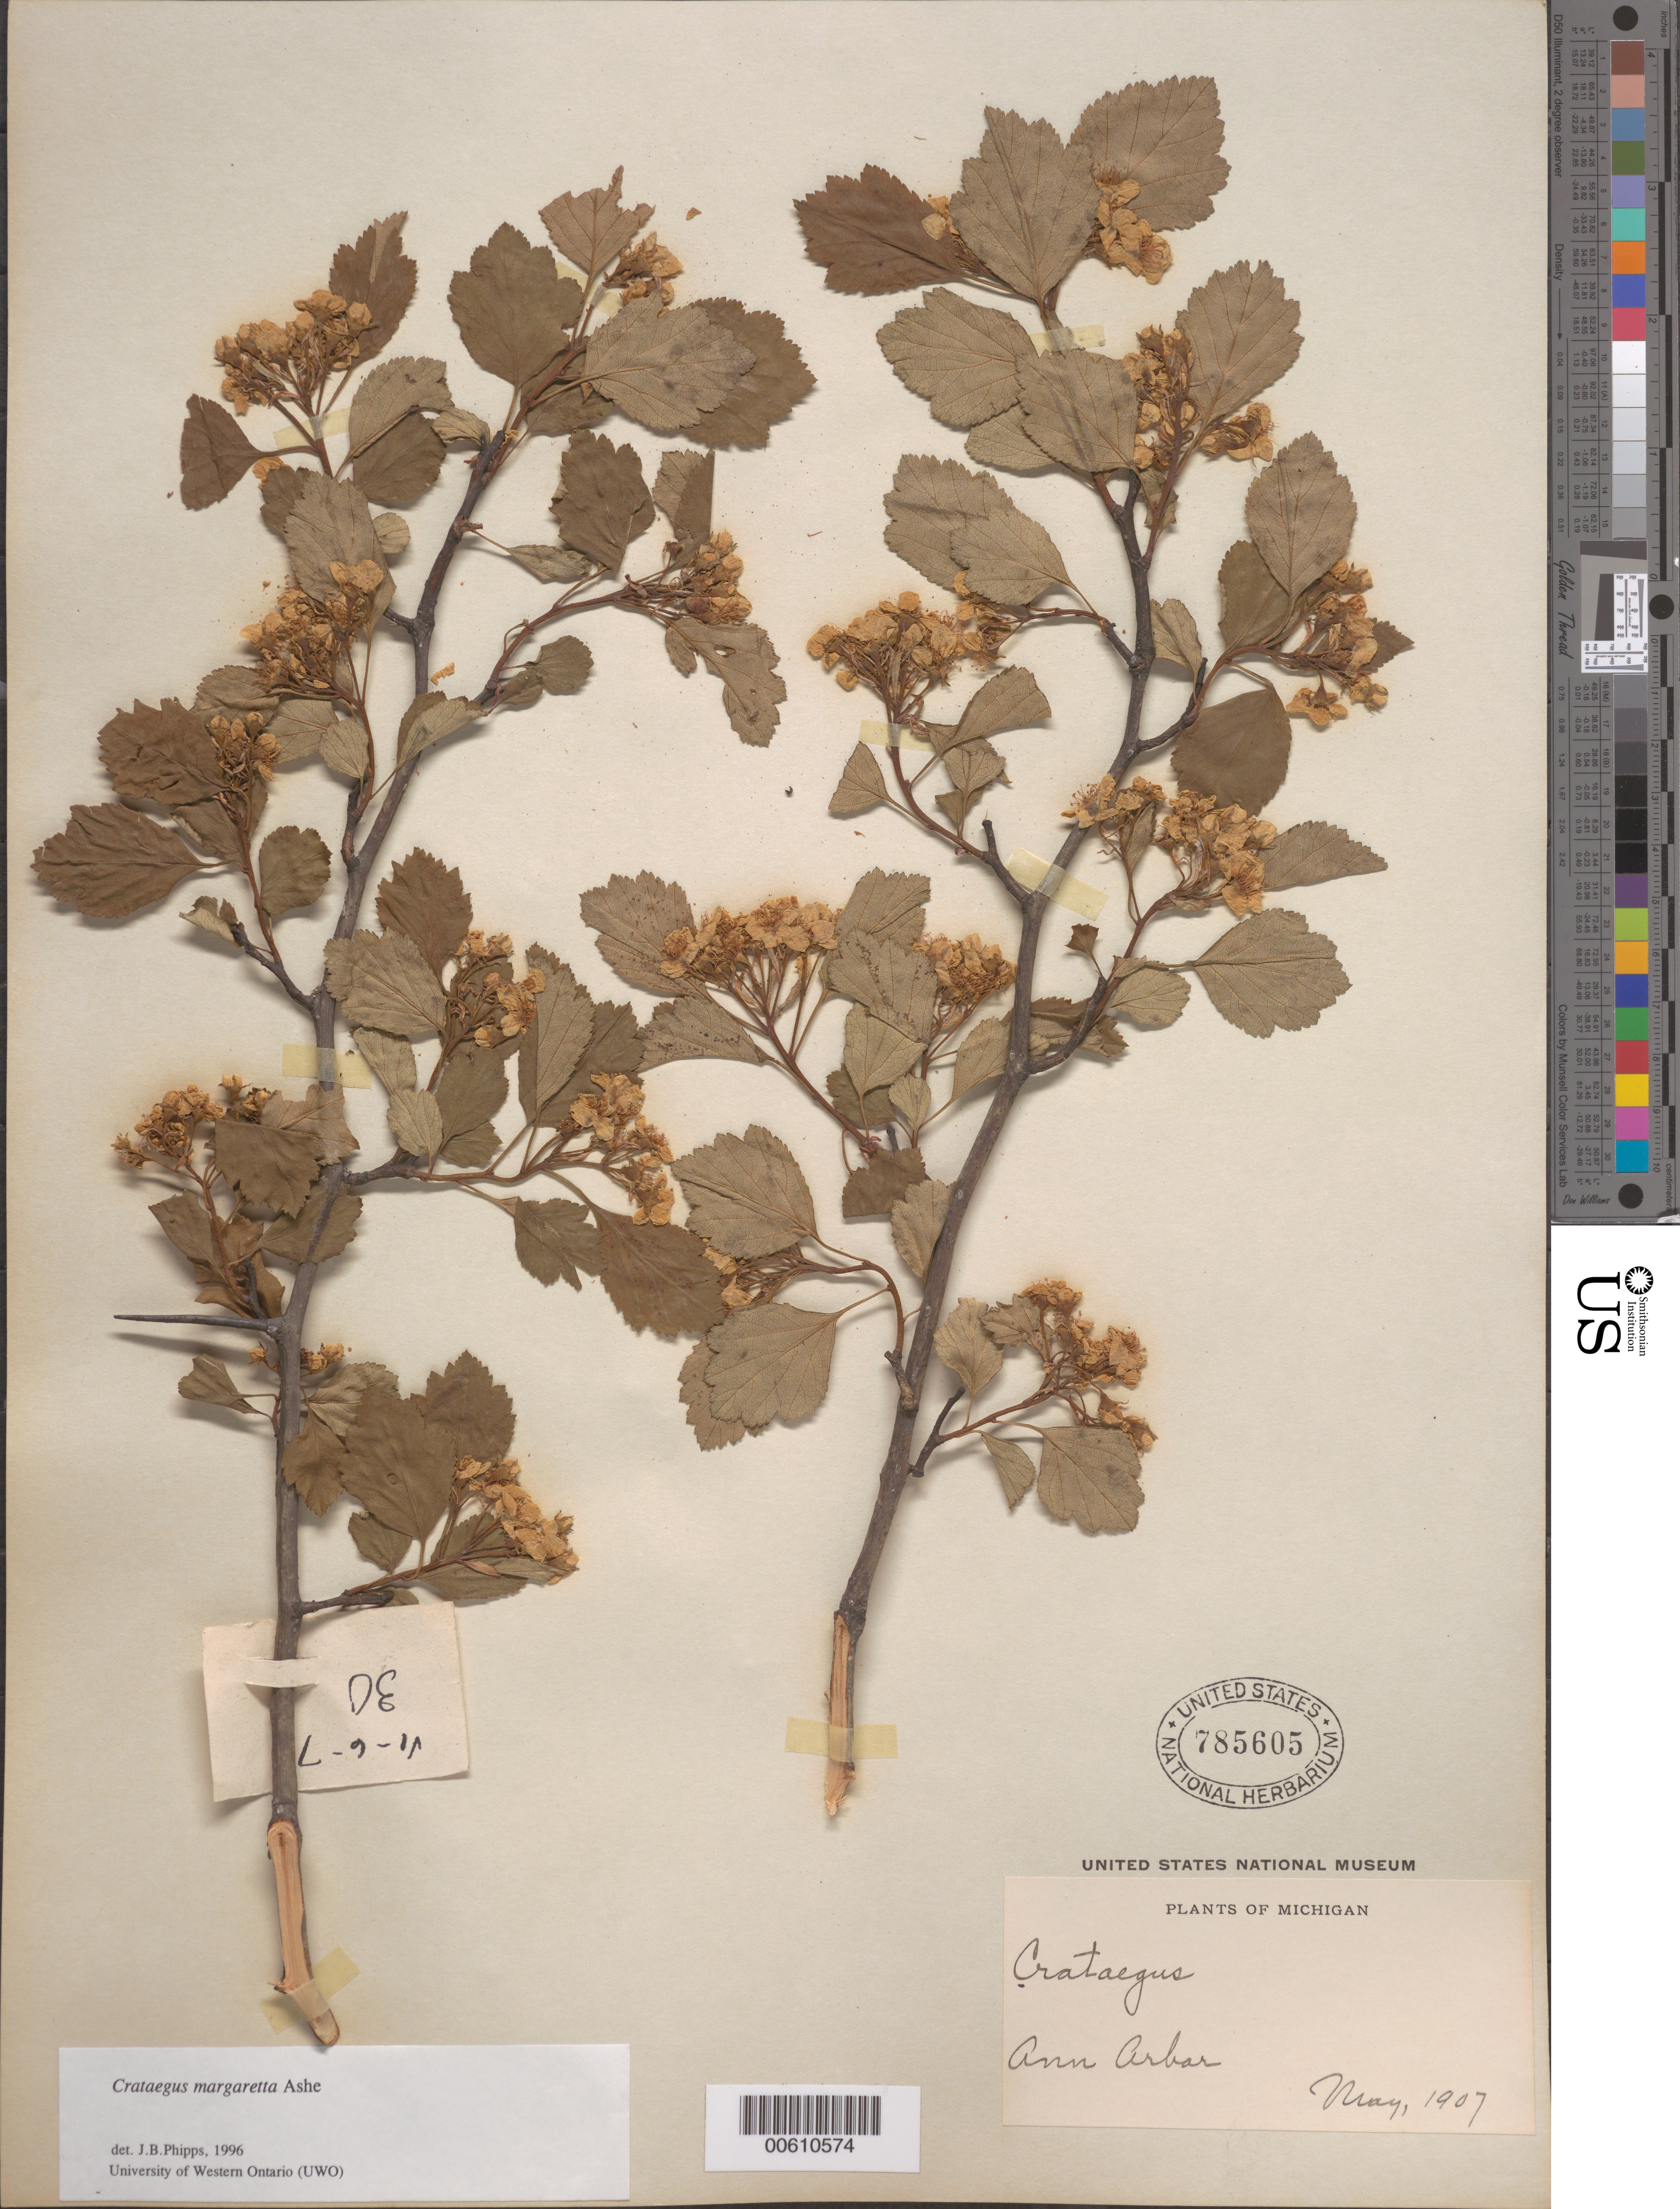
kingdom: Plantae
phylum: Tracheophyta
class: Magnoliopsida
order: Rosales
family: Rosaceae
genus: Crataegus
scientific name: Crataegus margarettae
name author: Ashe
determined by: Phipps, James B., (UWO), University of Western Ontario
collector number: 30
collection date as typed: May 1907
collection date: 1907-05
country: United States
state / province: Michigan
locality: Ann Arbor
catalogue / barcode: US 785605